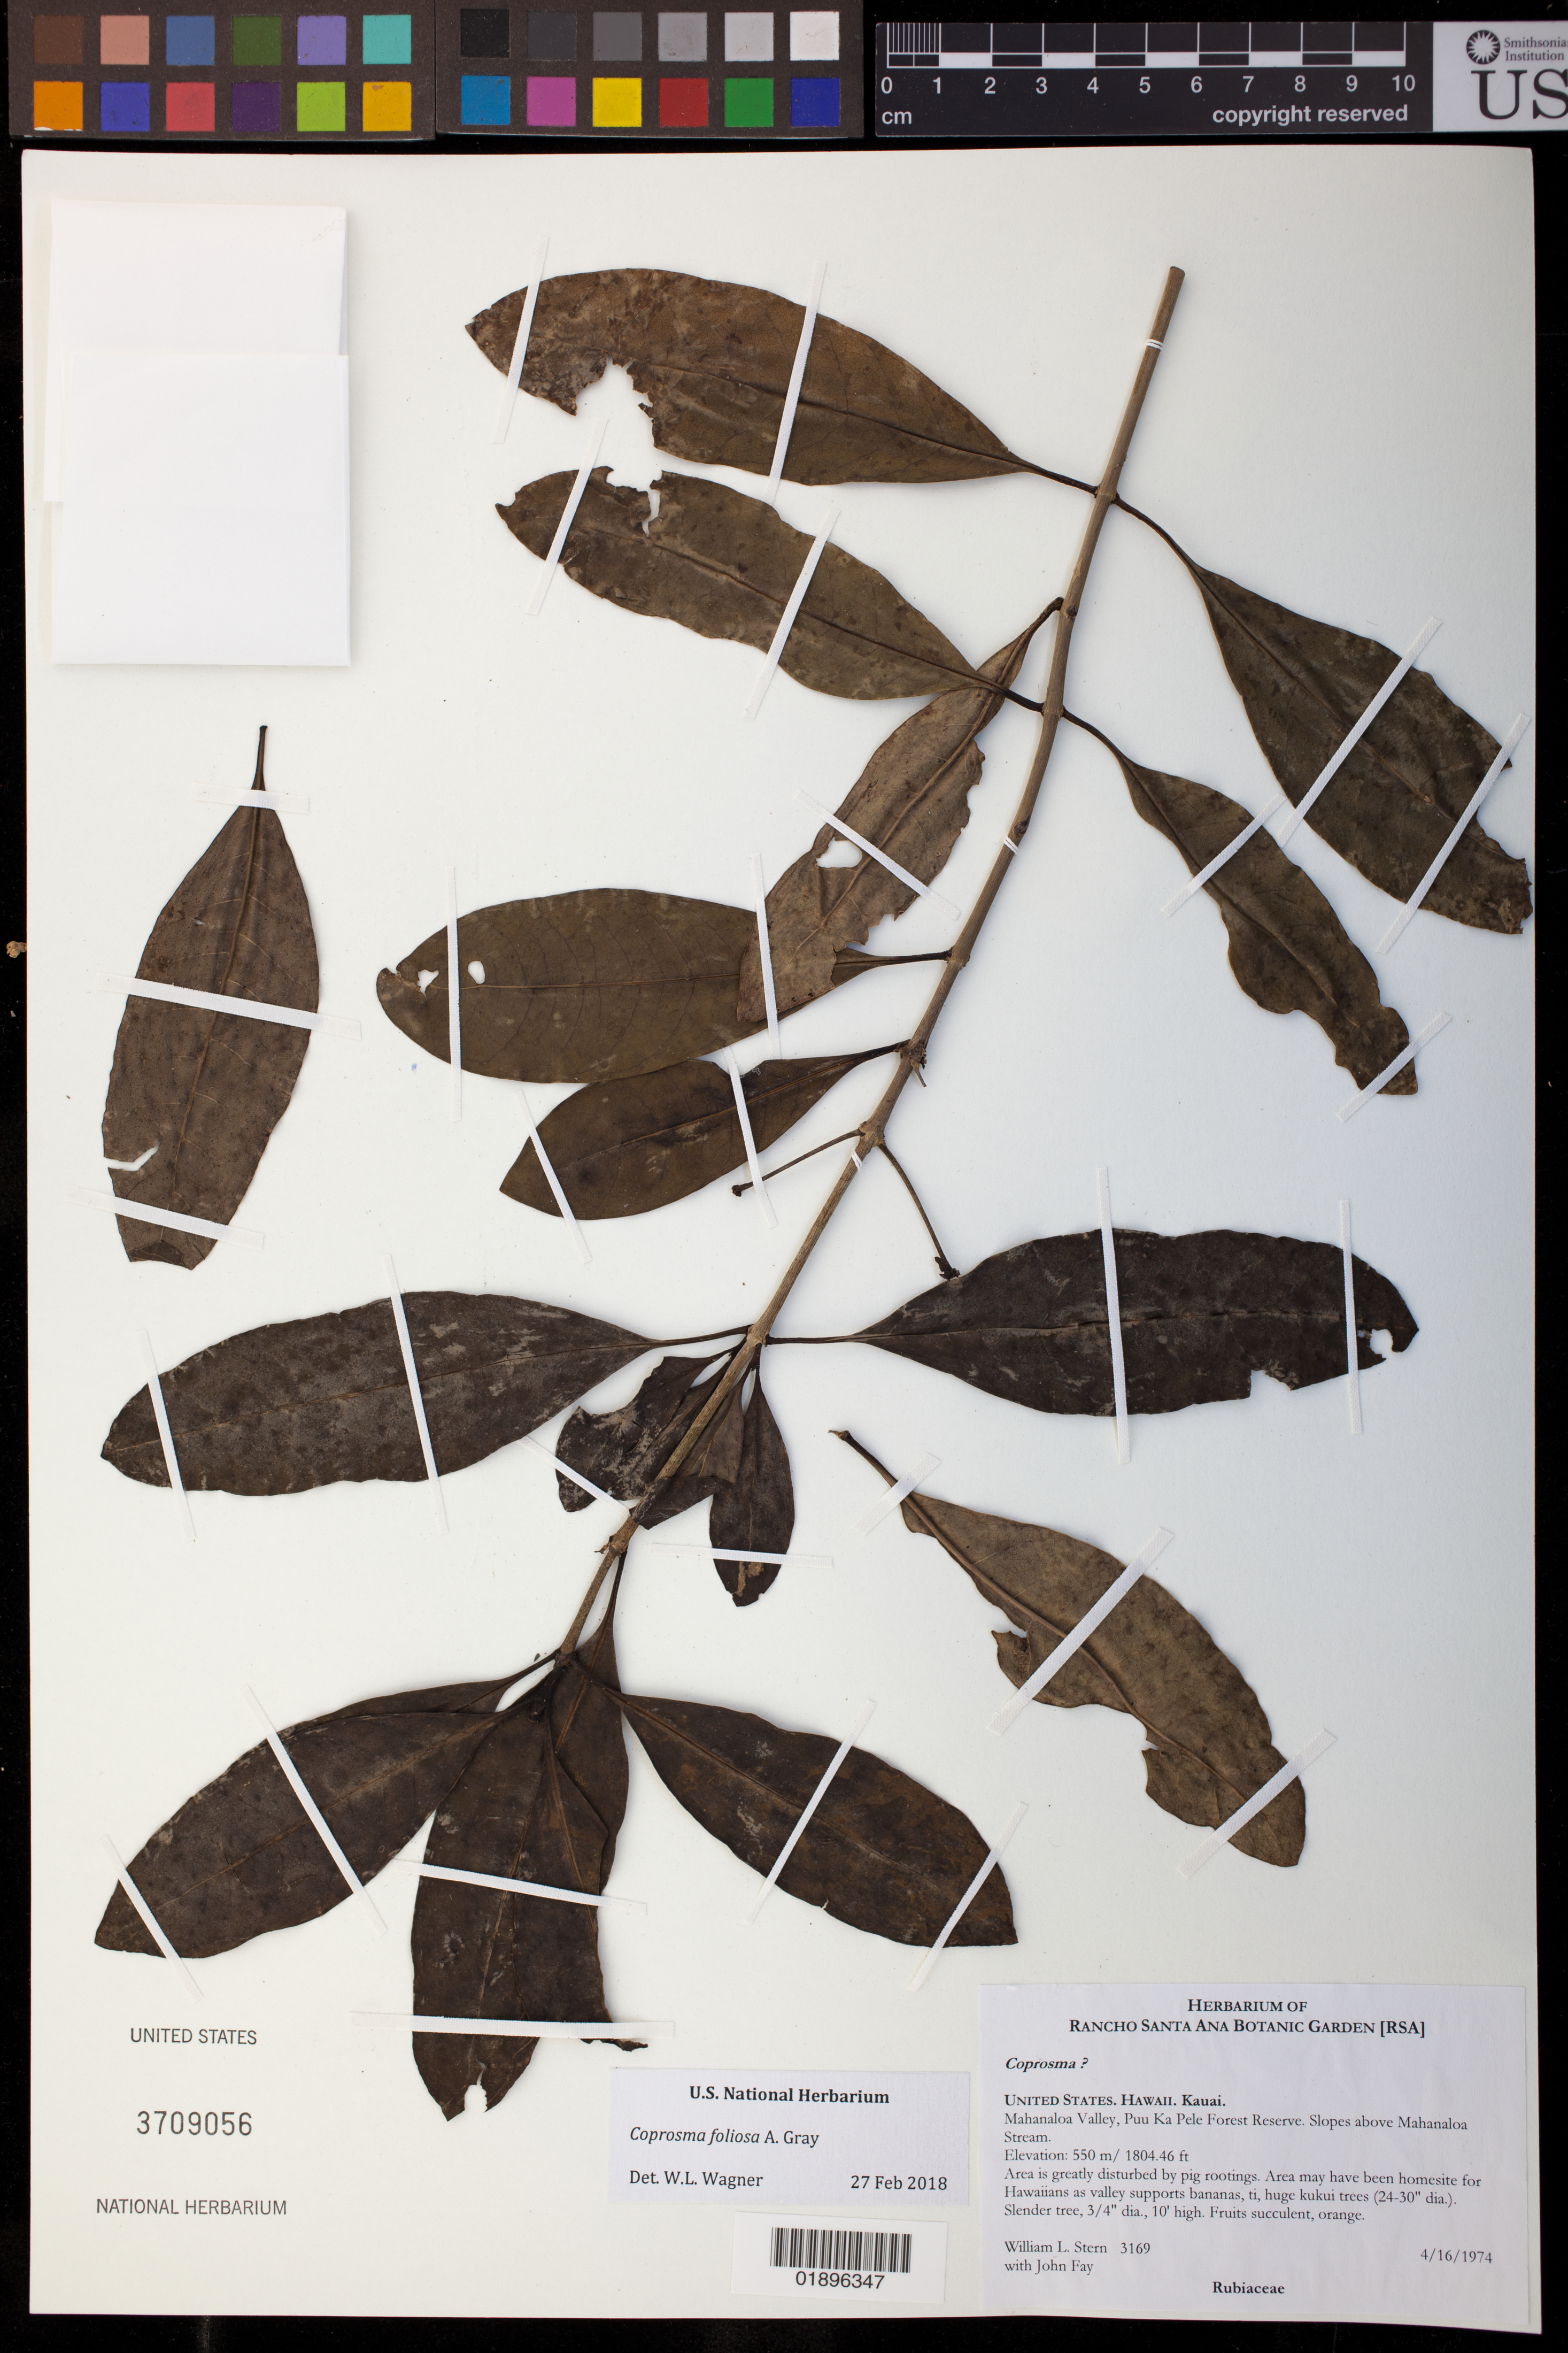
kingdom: Plantae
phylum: Tracheophyta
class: Magnoliopsida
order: Gentianales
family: Rubiaceae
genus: Coprosma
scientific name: Coprosma foliosa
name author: A. Gray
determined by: Wagner, W. L., (BOT), Smithsonian Institution - National Museum of Natural History (UNITED STATES)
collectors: W. L. Stern & J. Fay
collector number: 3169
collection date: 1974-04-16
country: United States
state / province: Hawaii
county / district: Kauai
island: Kaua'i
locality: Mahanaloa Valley, Pu'u Ka Pele Forest Reserve, slopes above Mahanaloa Stream.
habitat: Area is greatly disturbed by pig rootings. Area may have been homesite for Hawaiians.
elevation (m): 550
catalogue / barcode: US 3709056